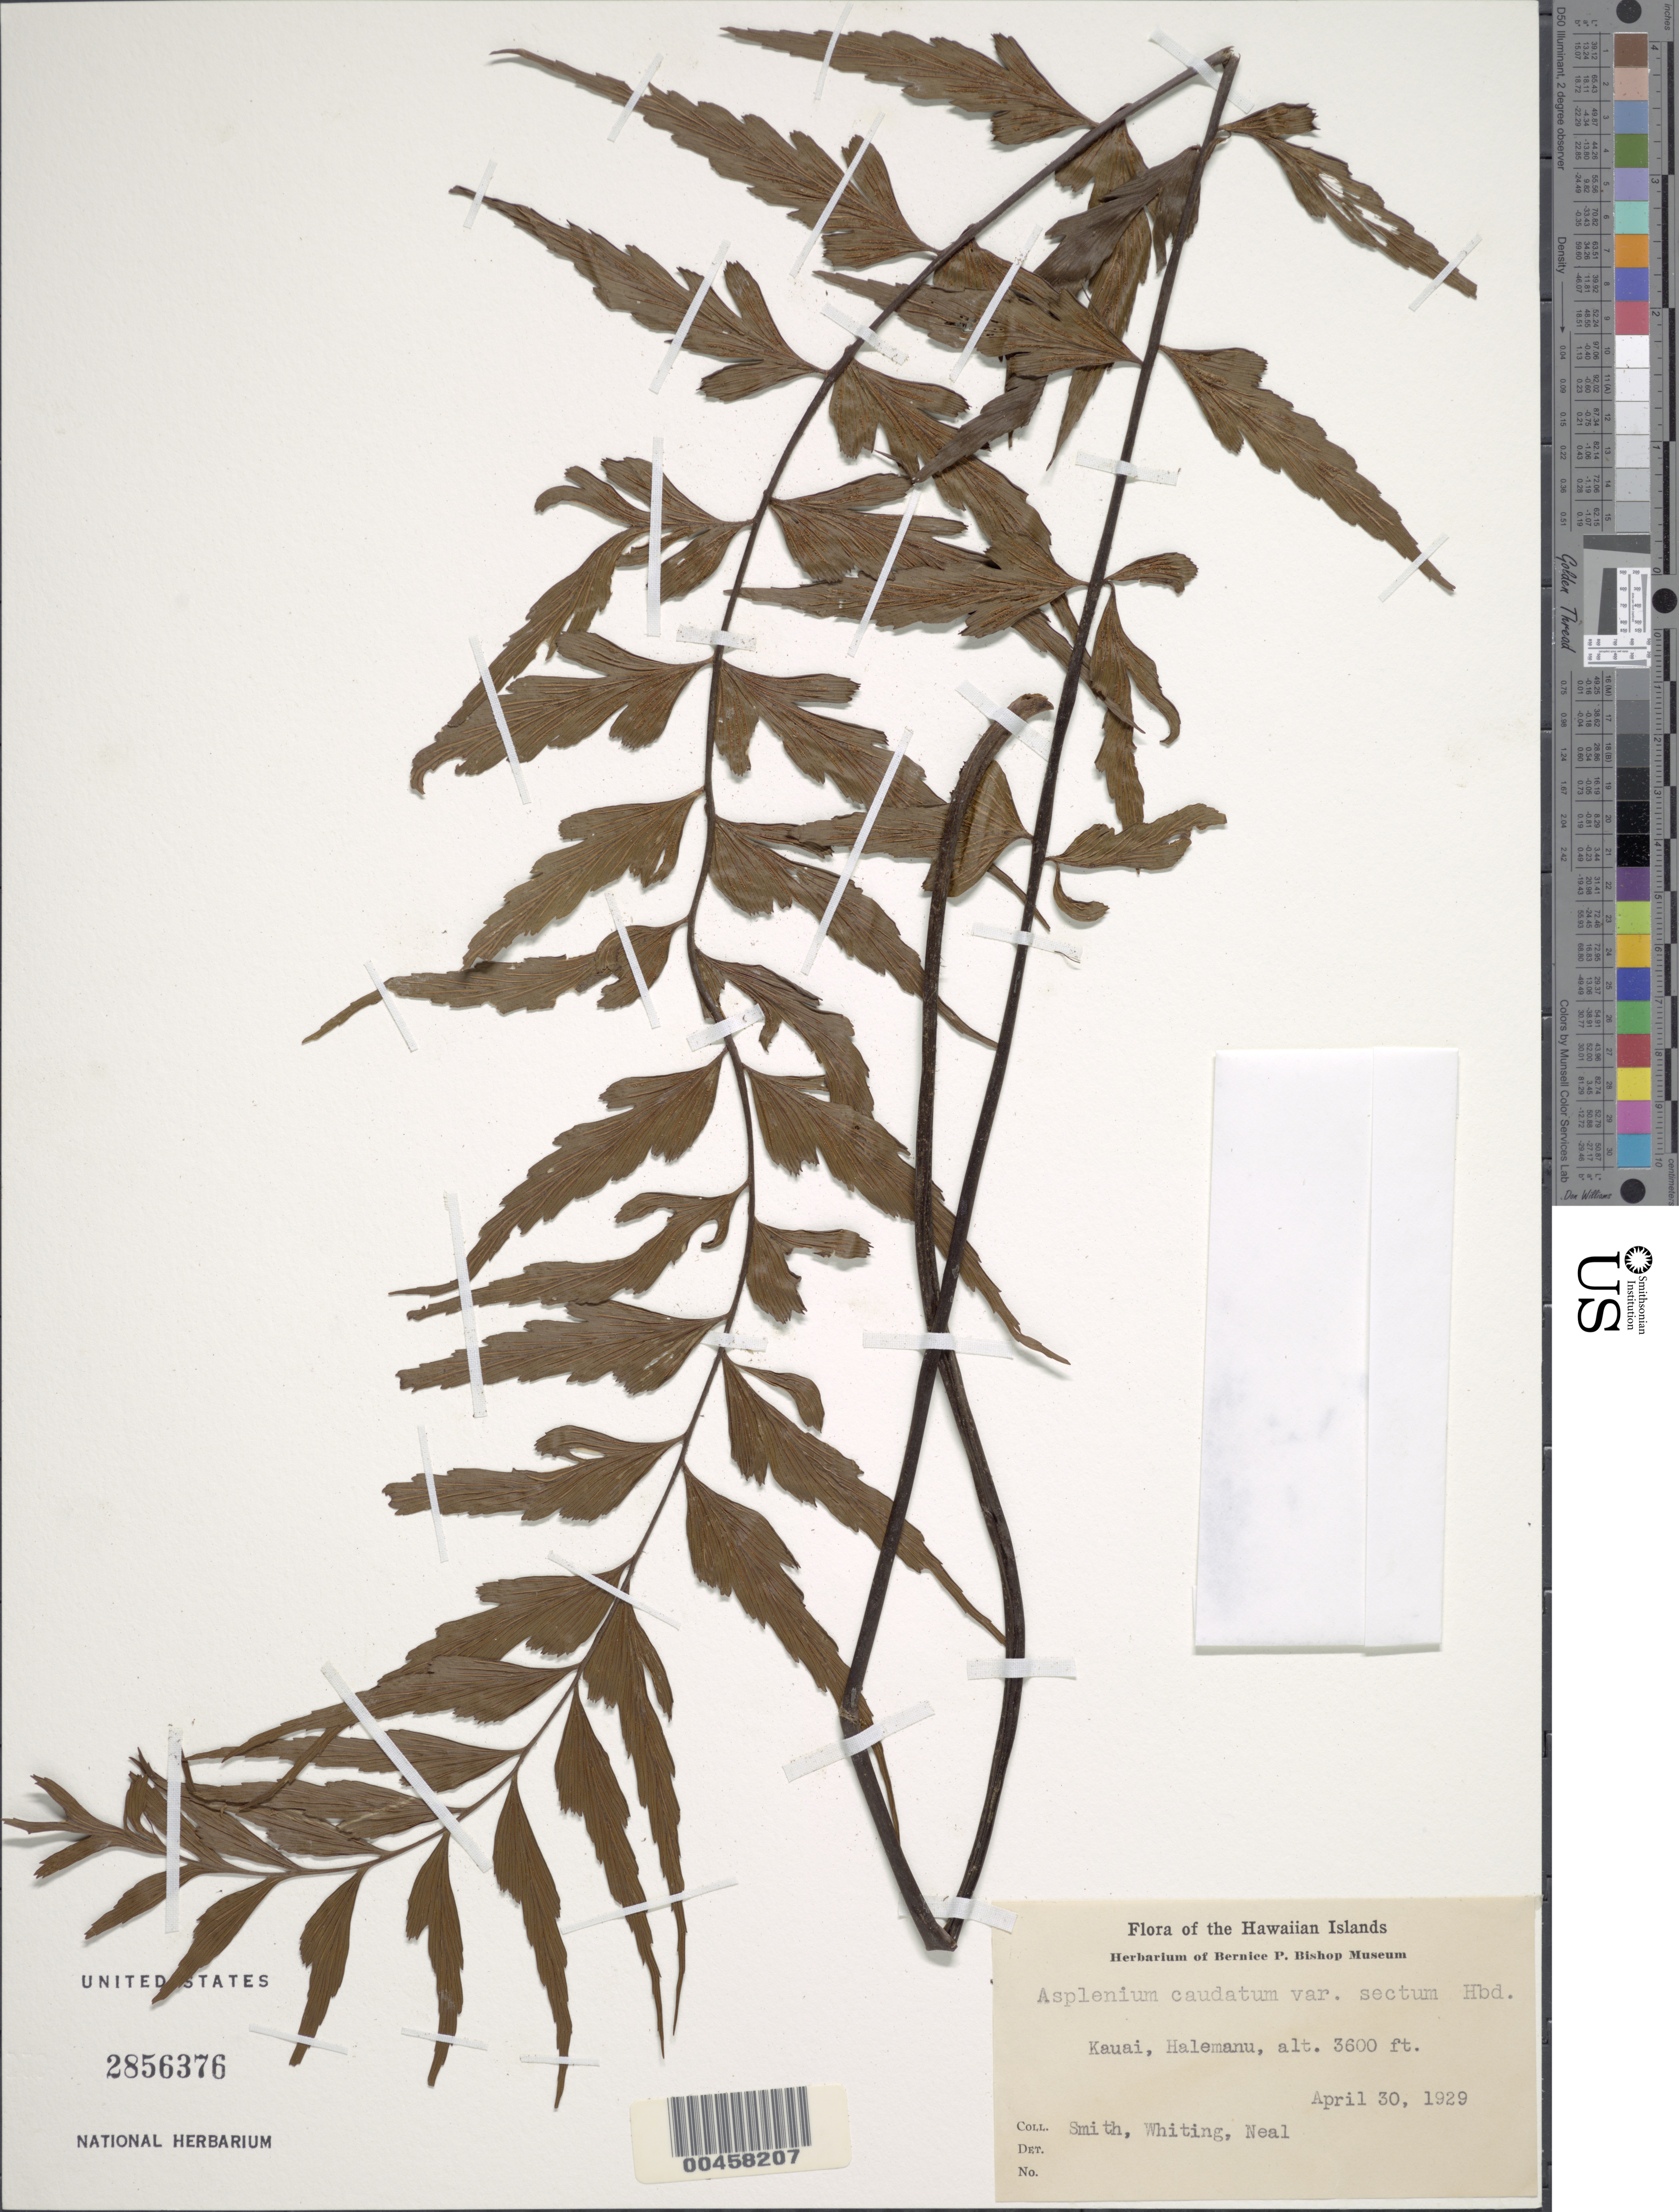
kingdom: Plantae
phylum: Tracheophyta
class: Polypodiopsida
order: Polypodiales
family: Aspleniaceae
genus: Asplenium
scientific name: Asplenium polyodon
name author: G. Forst.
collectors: -- Smith, Whiting & Neal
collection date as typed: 30 Apr 1929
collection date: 1929-04-30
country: United States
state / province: Hawaii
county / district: Kauai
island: Kaua'i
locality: Halemanu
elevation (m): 1097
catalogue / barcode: US 2856376